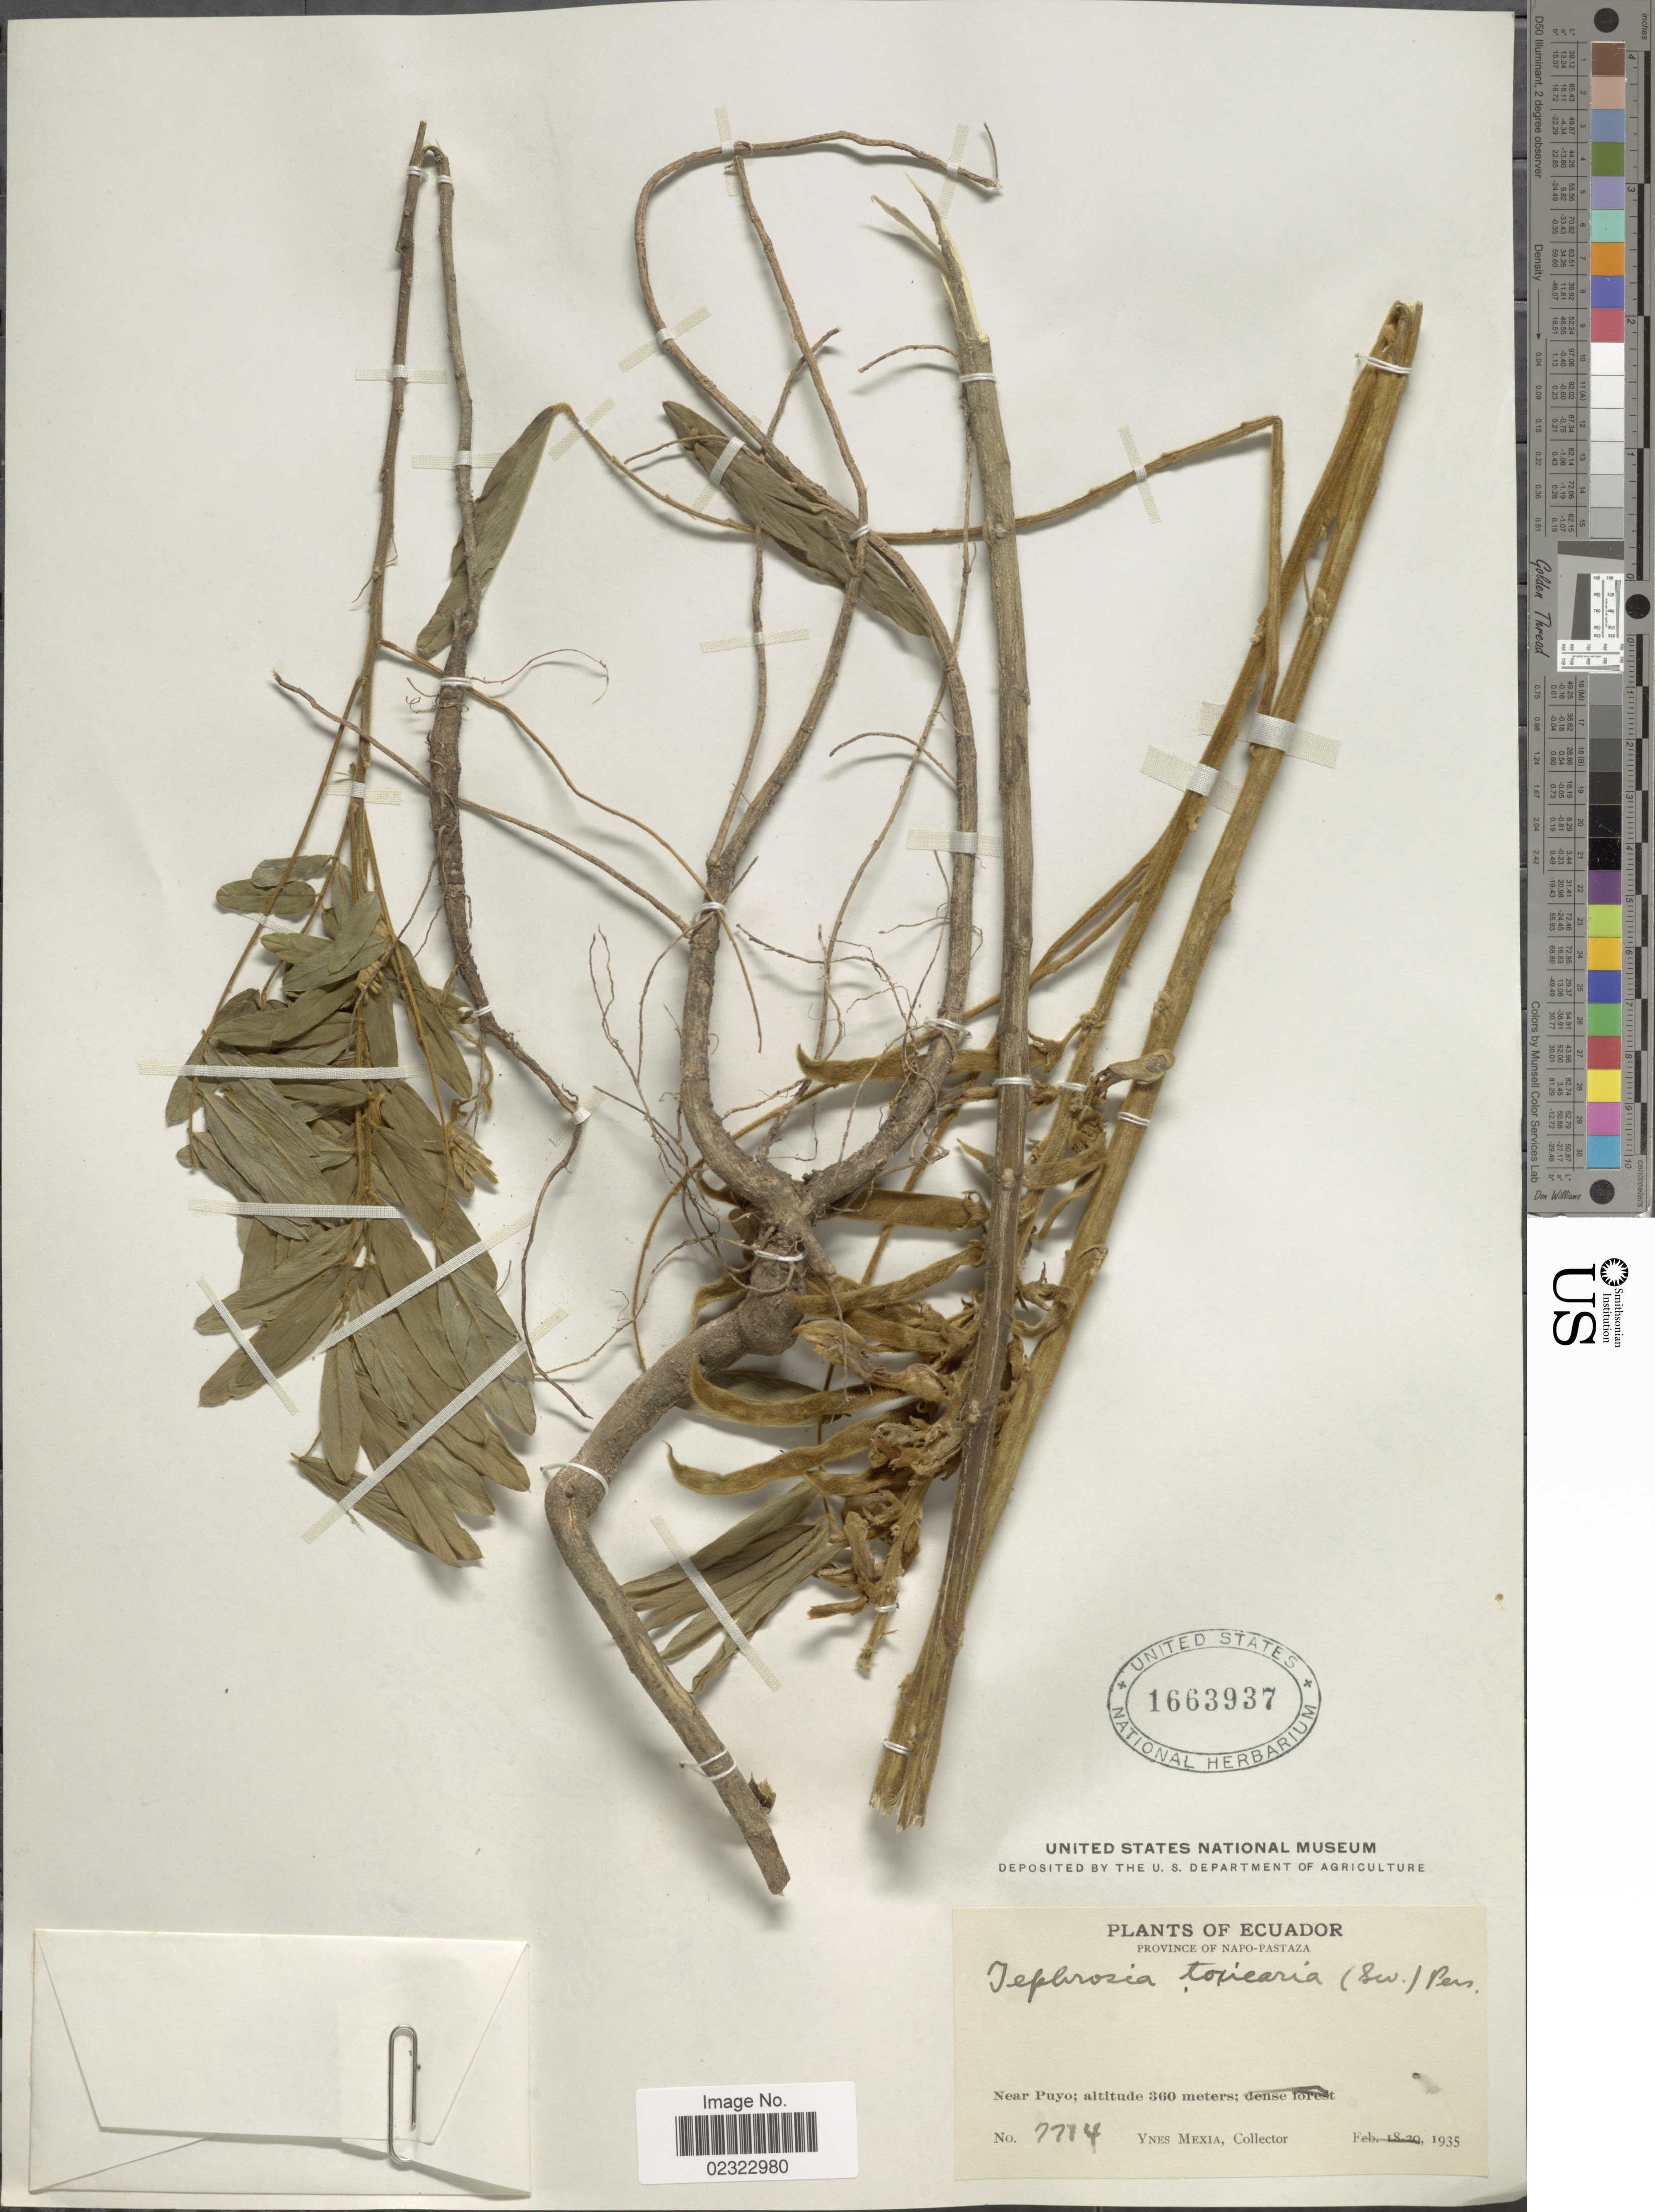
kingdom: Plantae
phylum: Tracheophyta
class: Magnoliopsida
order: Fabales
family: Fabaceae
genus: Tephrosia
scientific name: Tephrosia sinapou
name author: (Buc'hoz) A. Chev.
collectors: Y. Mexia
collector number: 7714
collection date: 1935-02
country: Ecuador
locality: Province of Napo-Pastaza, Near Puyo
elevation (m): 360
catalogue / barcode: US 1663937